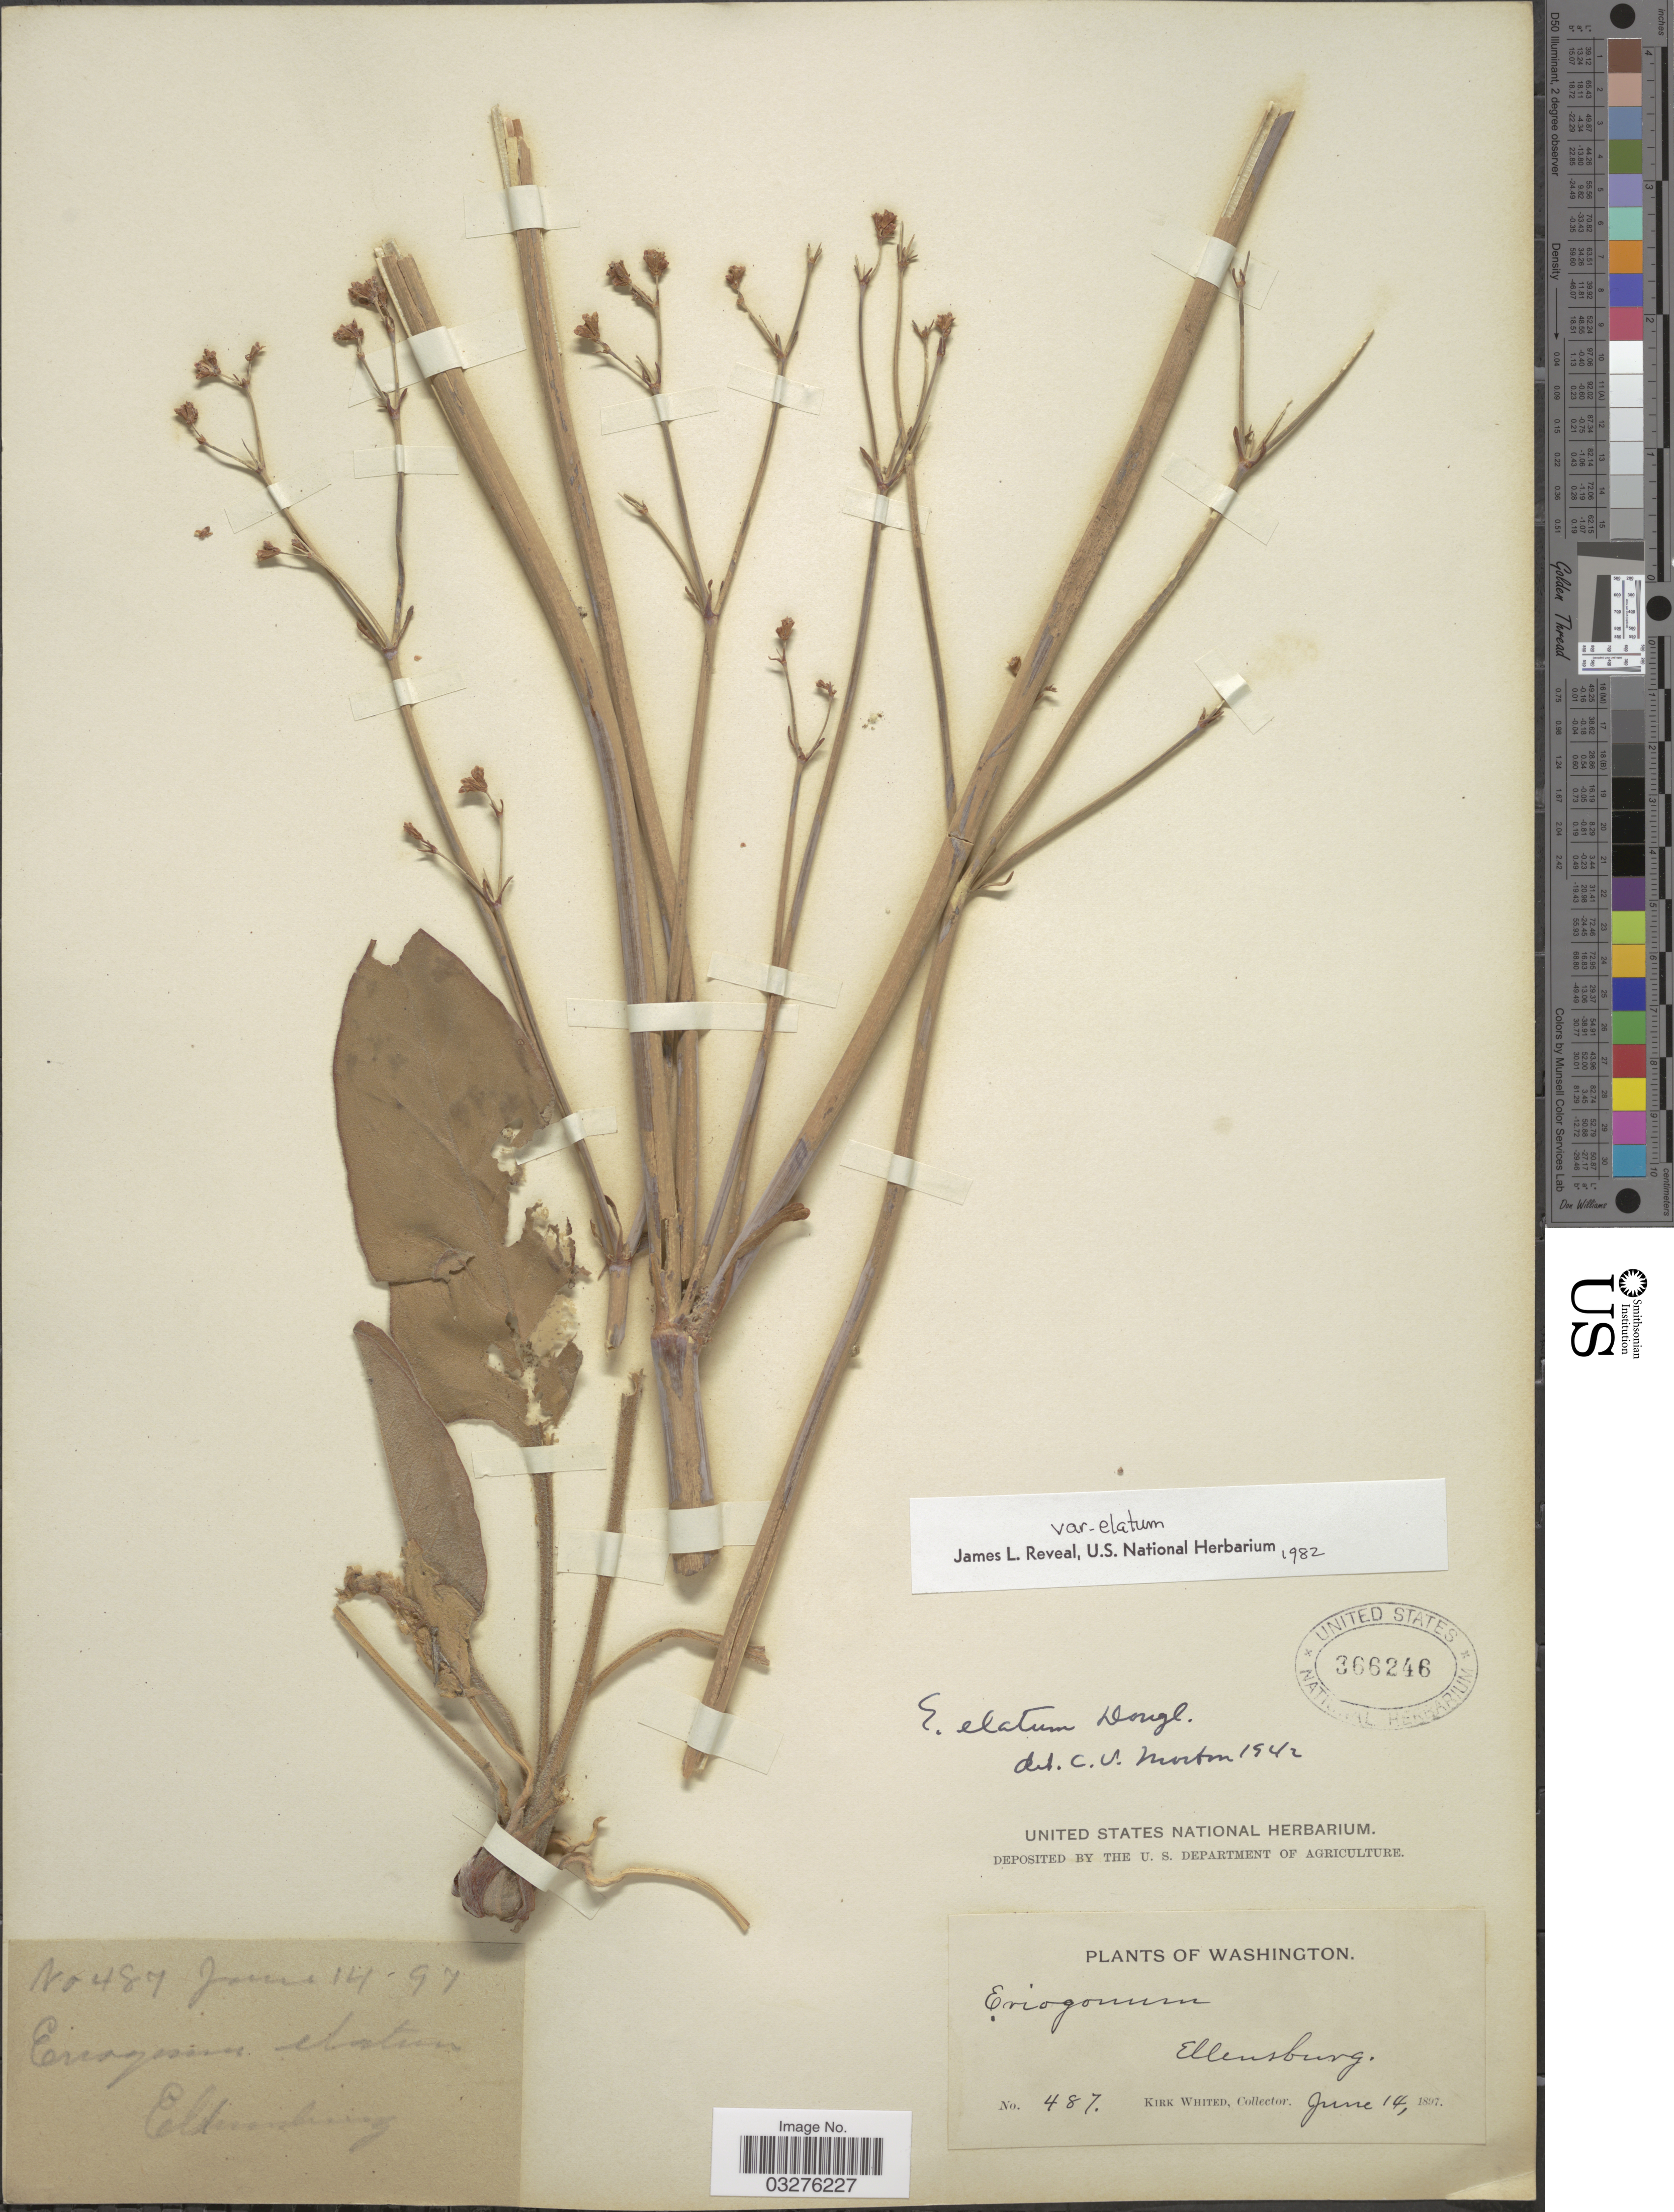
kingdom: Plantae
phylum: Tracheophyta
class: Magnoliopsida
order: Caryophyllales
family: Polygonaceae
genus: Eriogonum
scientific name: Eriogonum elatum var. elatum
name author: Douglas ex Benth.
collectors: K. Whited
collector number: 487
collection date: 1897-06-14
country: United States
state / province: Washington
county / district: Kittitas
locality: Ellensburg.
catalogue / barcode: US 366246